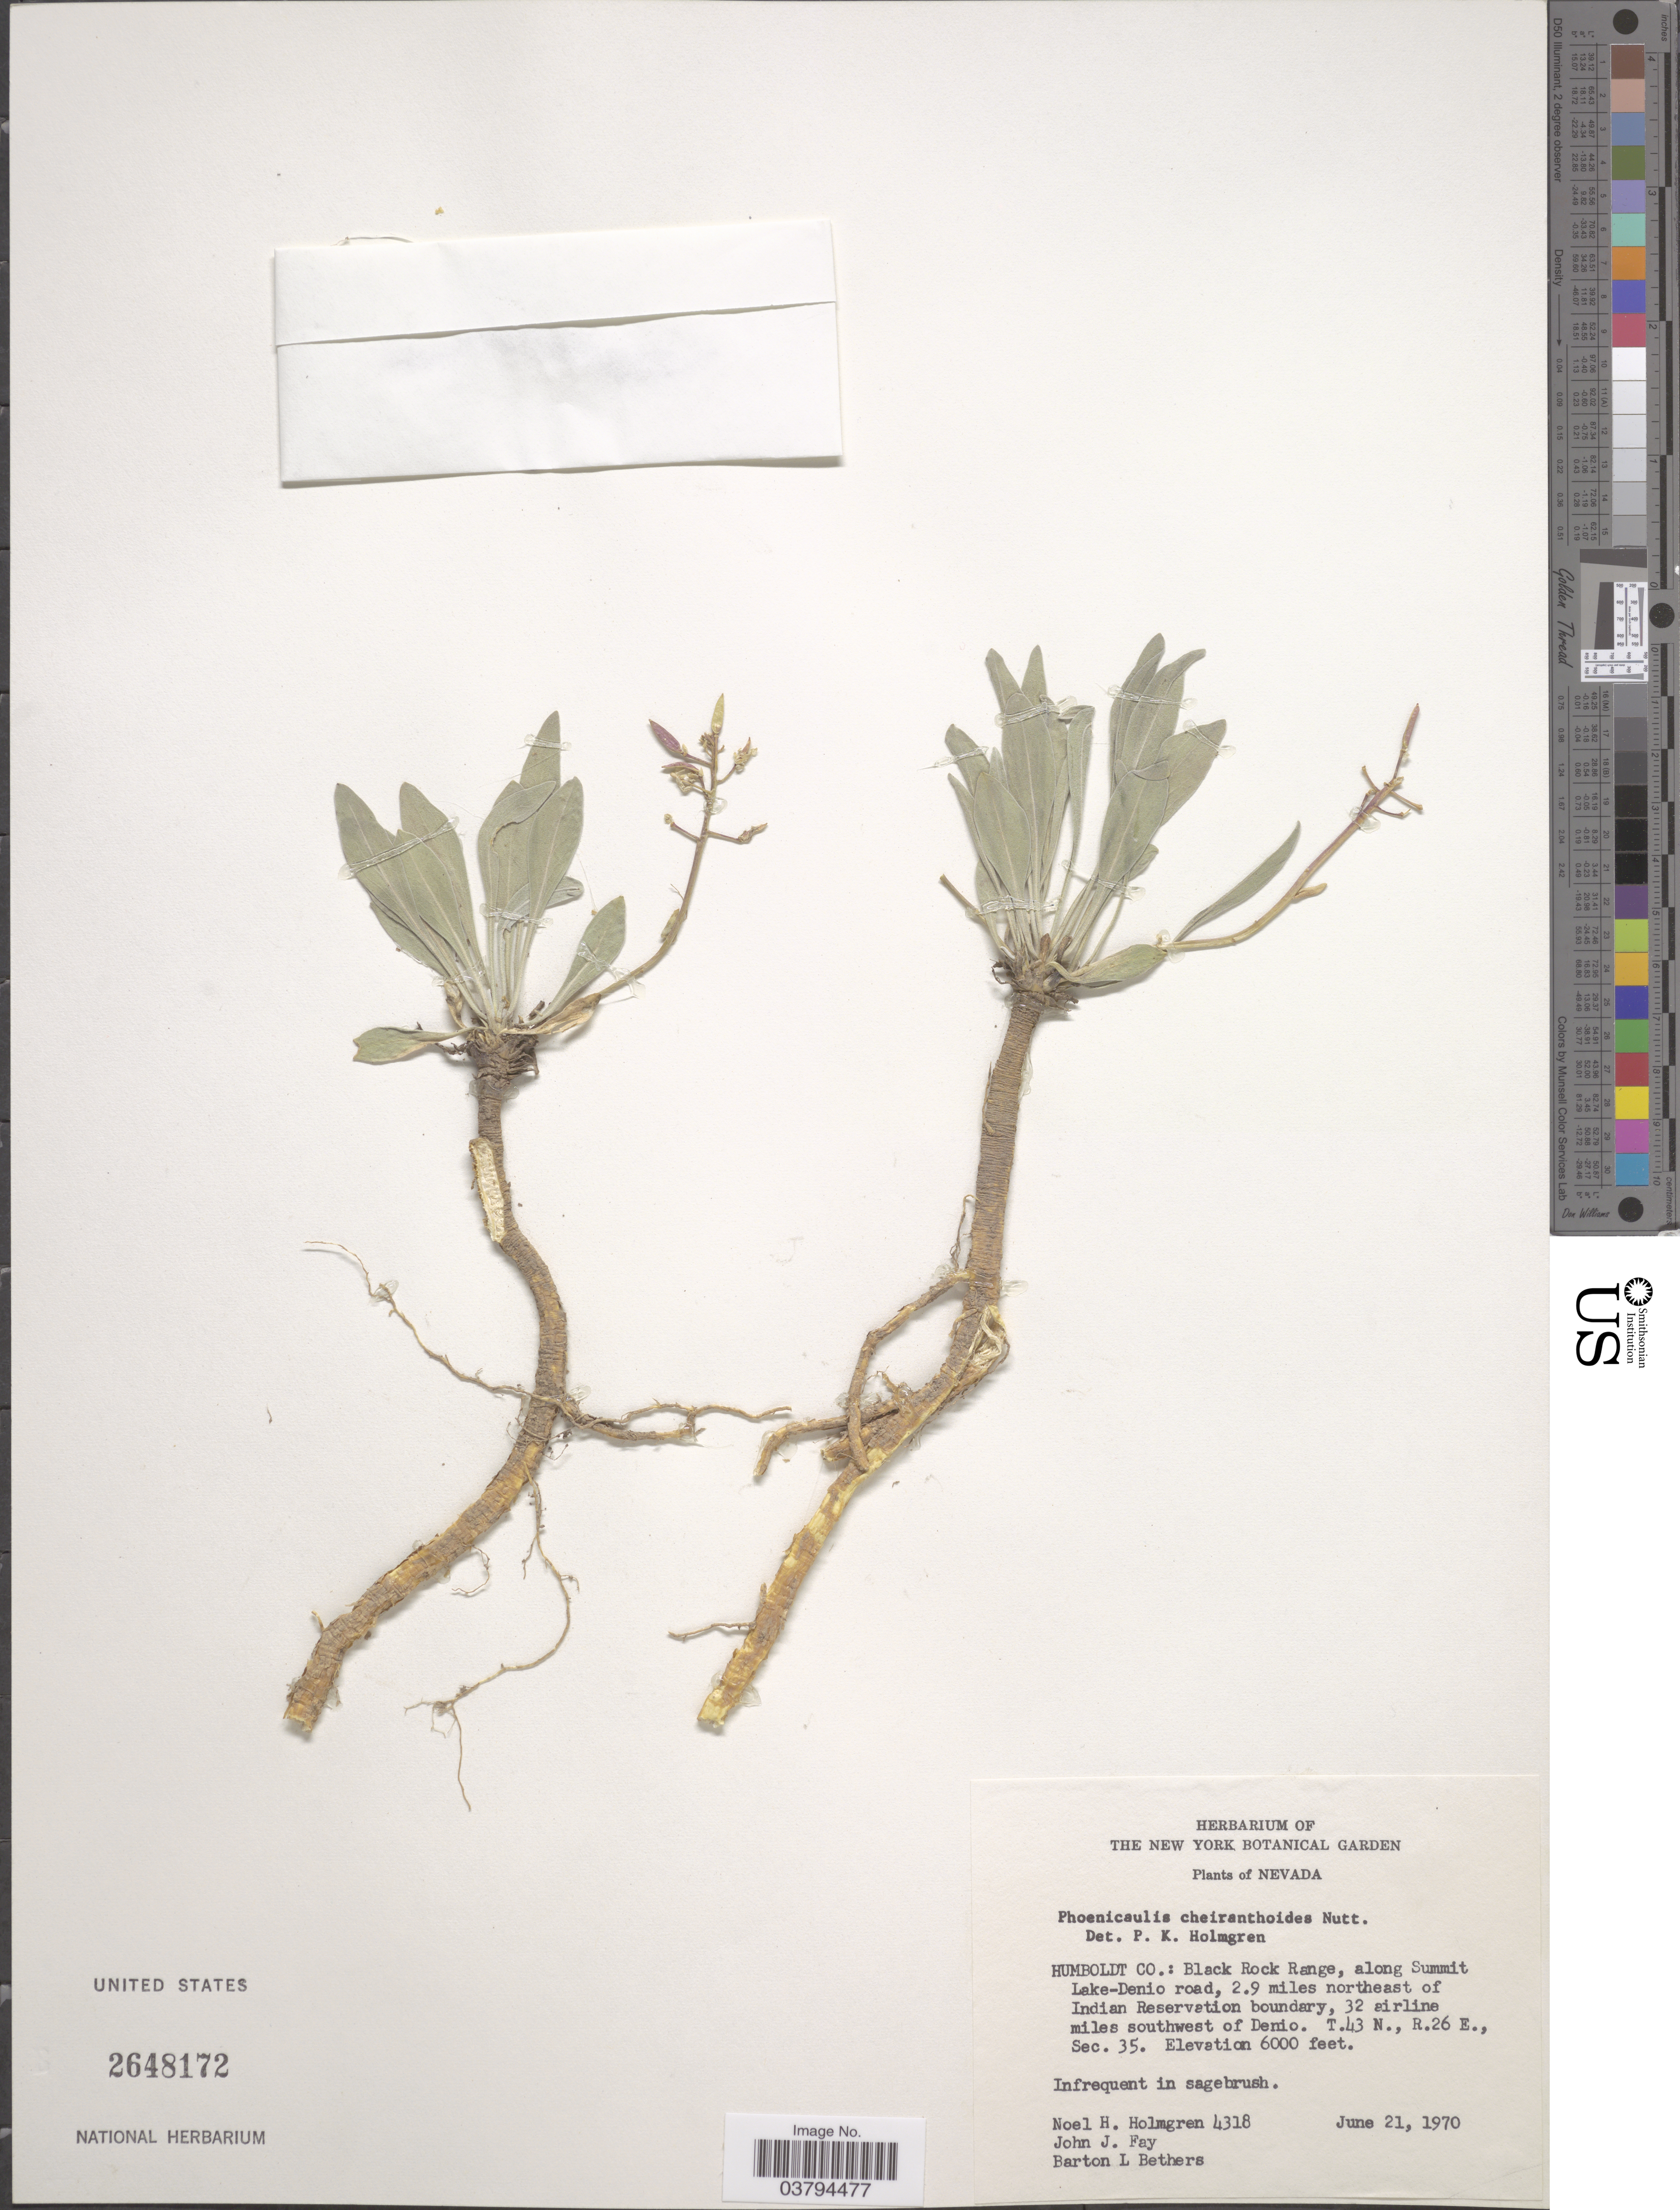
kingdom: Plantae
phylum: Tracheophyta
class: Magnoliopsida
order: Brassicales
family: Brassicaceae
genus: Phoenicaulis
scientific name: Phoenicaulis cheiranthoides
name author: Nutt.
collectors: N. H. Holmgren, J. Fay & B. Bethers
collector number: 4318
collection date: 1970-06-21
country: United States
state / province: Nevada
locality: Humboldt Co.: Black Rock Range, along Summit Lake-Denio road, 2.9 miles northeast of Indian Reservation boundary, 32 airline miles southwest of Denio. T.43 N., R. 26 E., Sec. 35.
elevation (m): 1829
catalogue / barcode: US 2648172